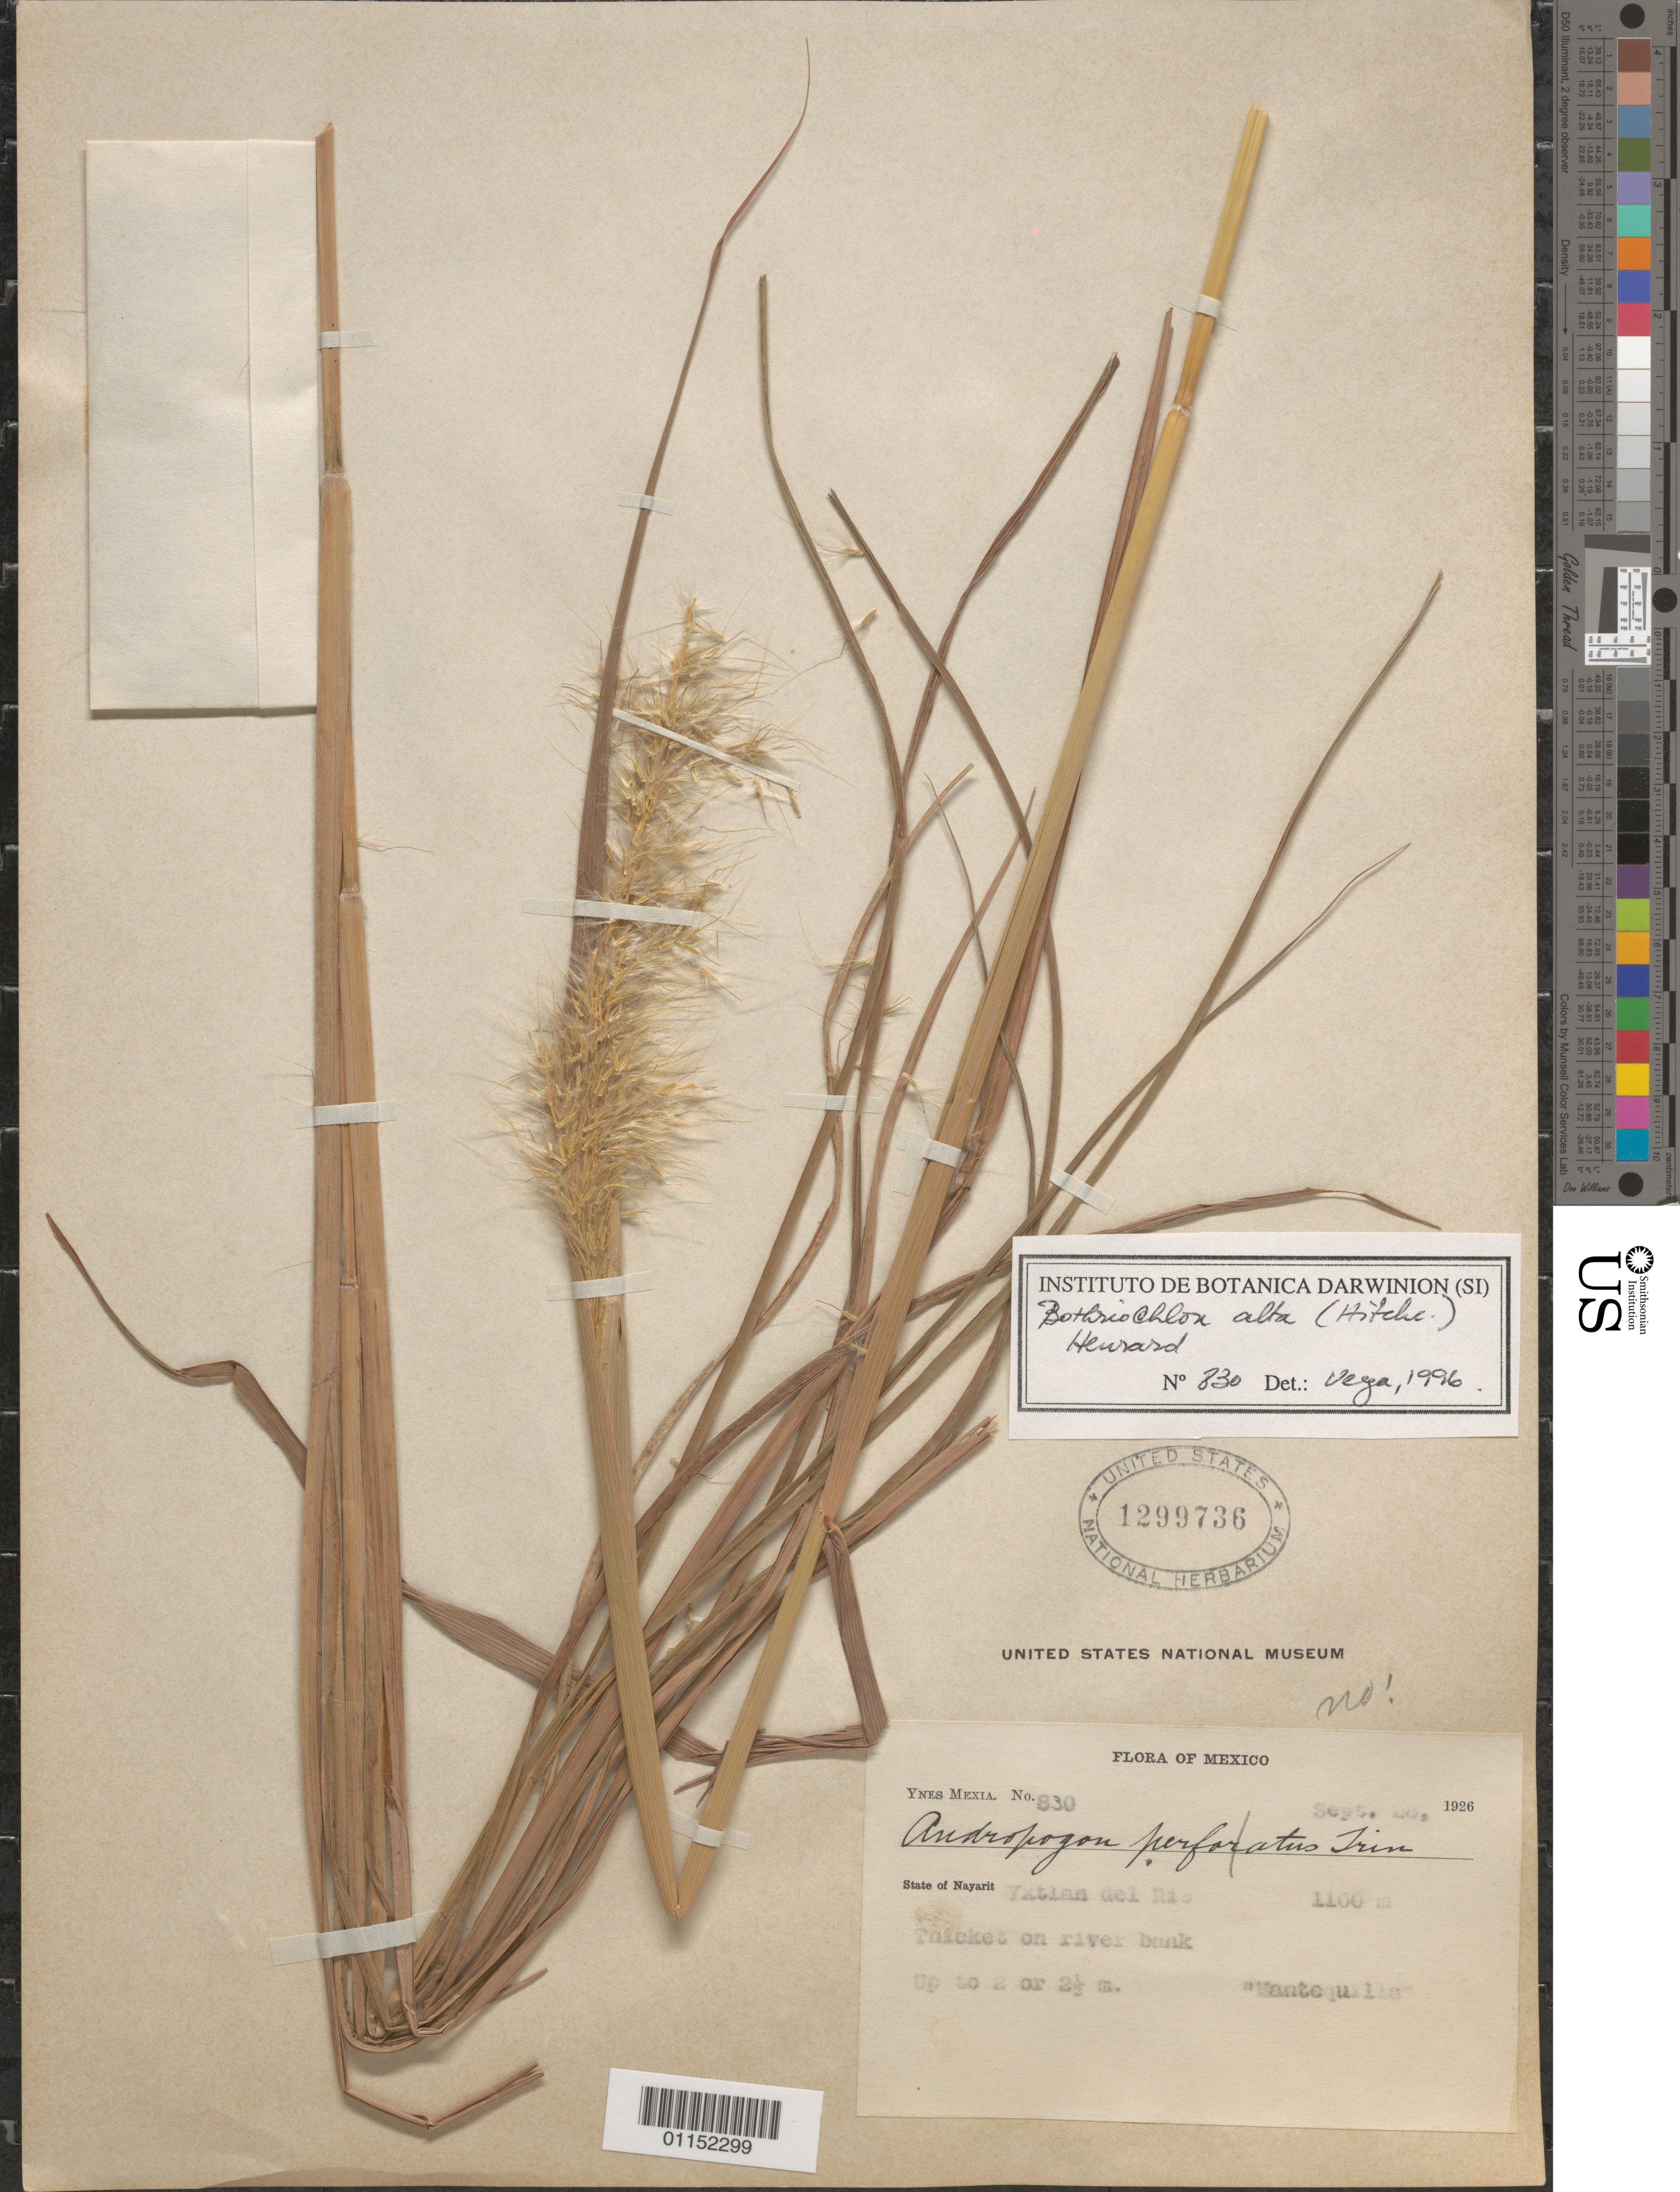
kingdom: Plantae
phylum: Tracheophyta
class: Liliopsida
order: Poales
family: Poaceae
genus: Bothriochloa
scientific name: Bothriochloa alta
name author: (Hitchc.) Henr.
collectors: Y. Mexia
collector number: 830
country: Mexico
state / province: Nayarit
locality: Yxtlan del Rio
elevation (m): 1100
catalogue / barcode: US 1299736